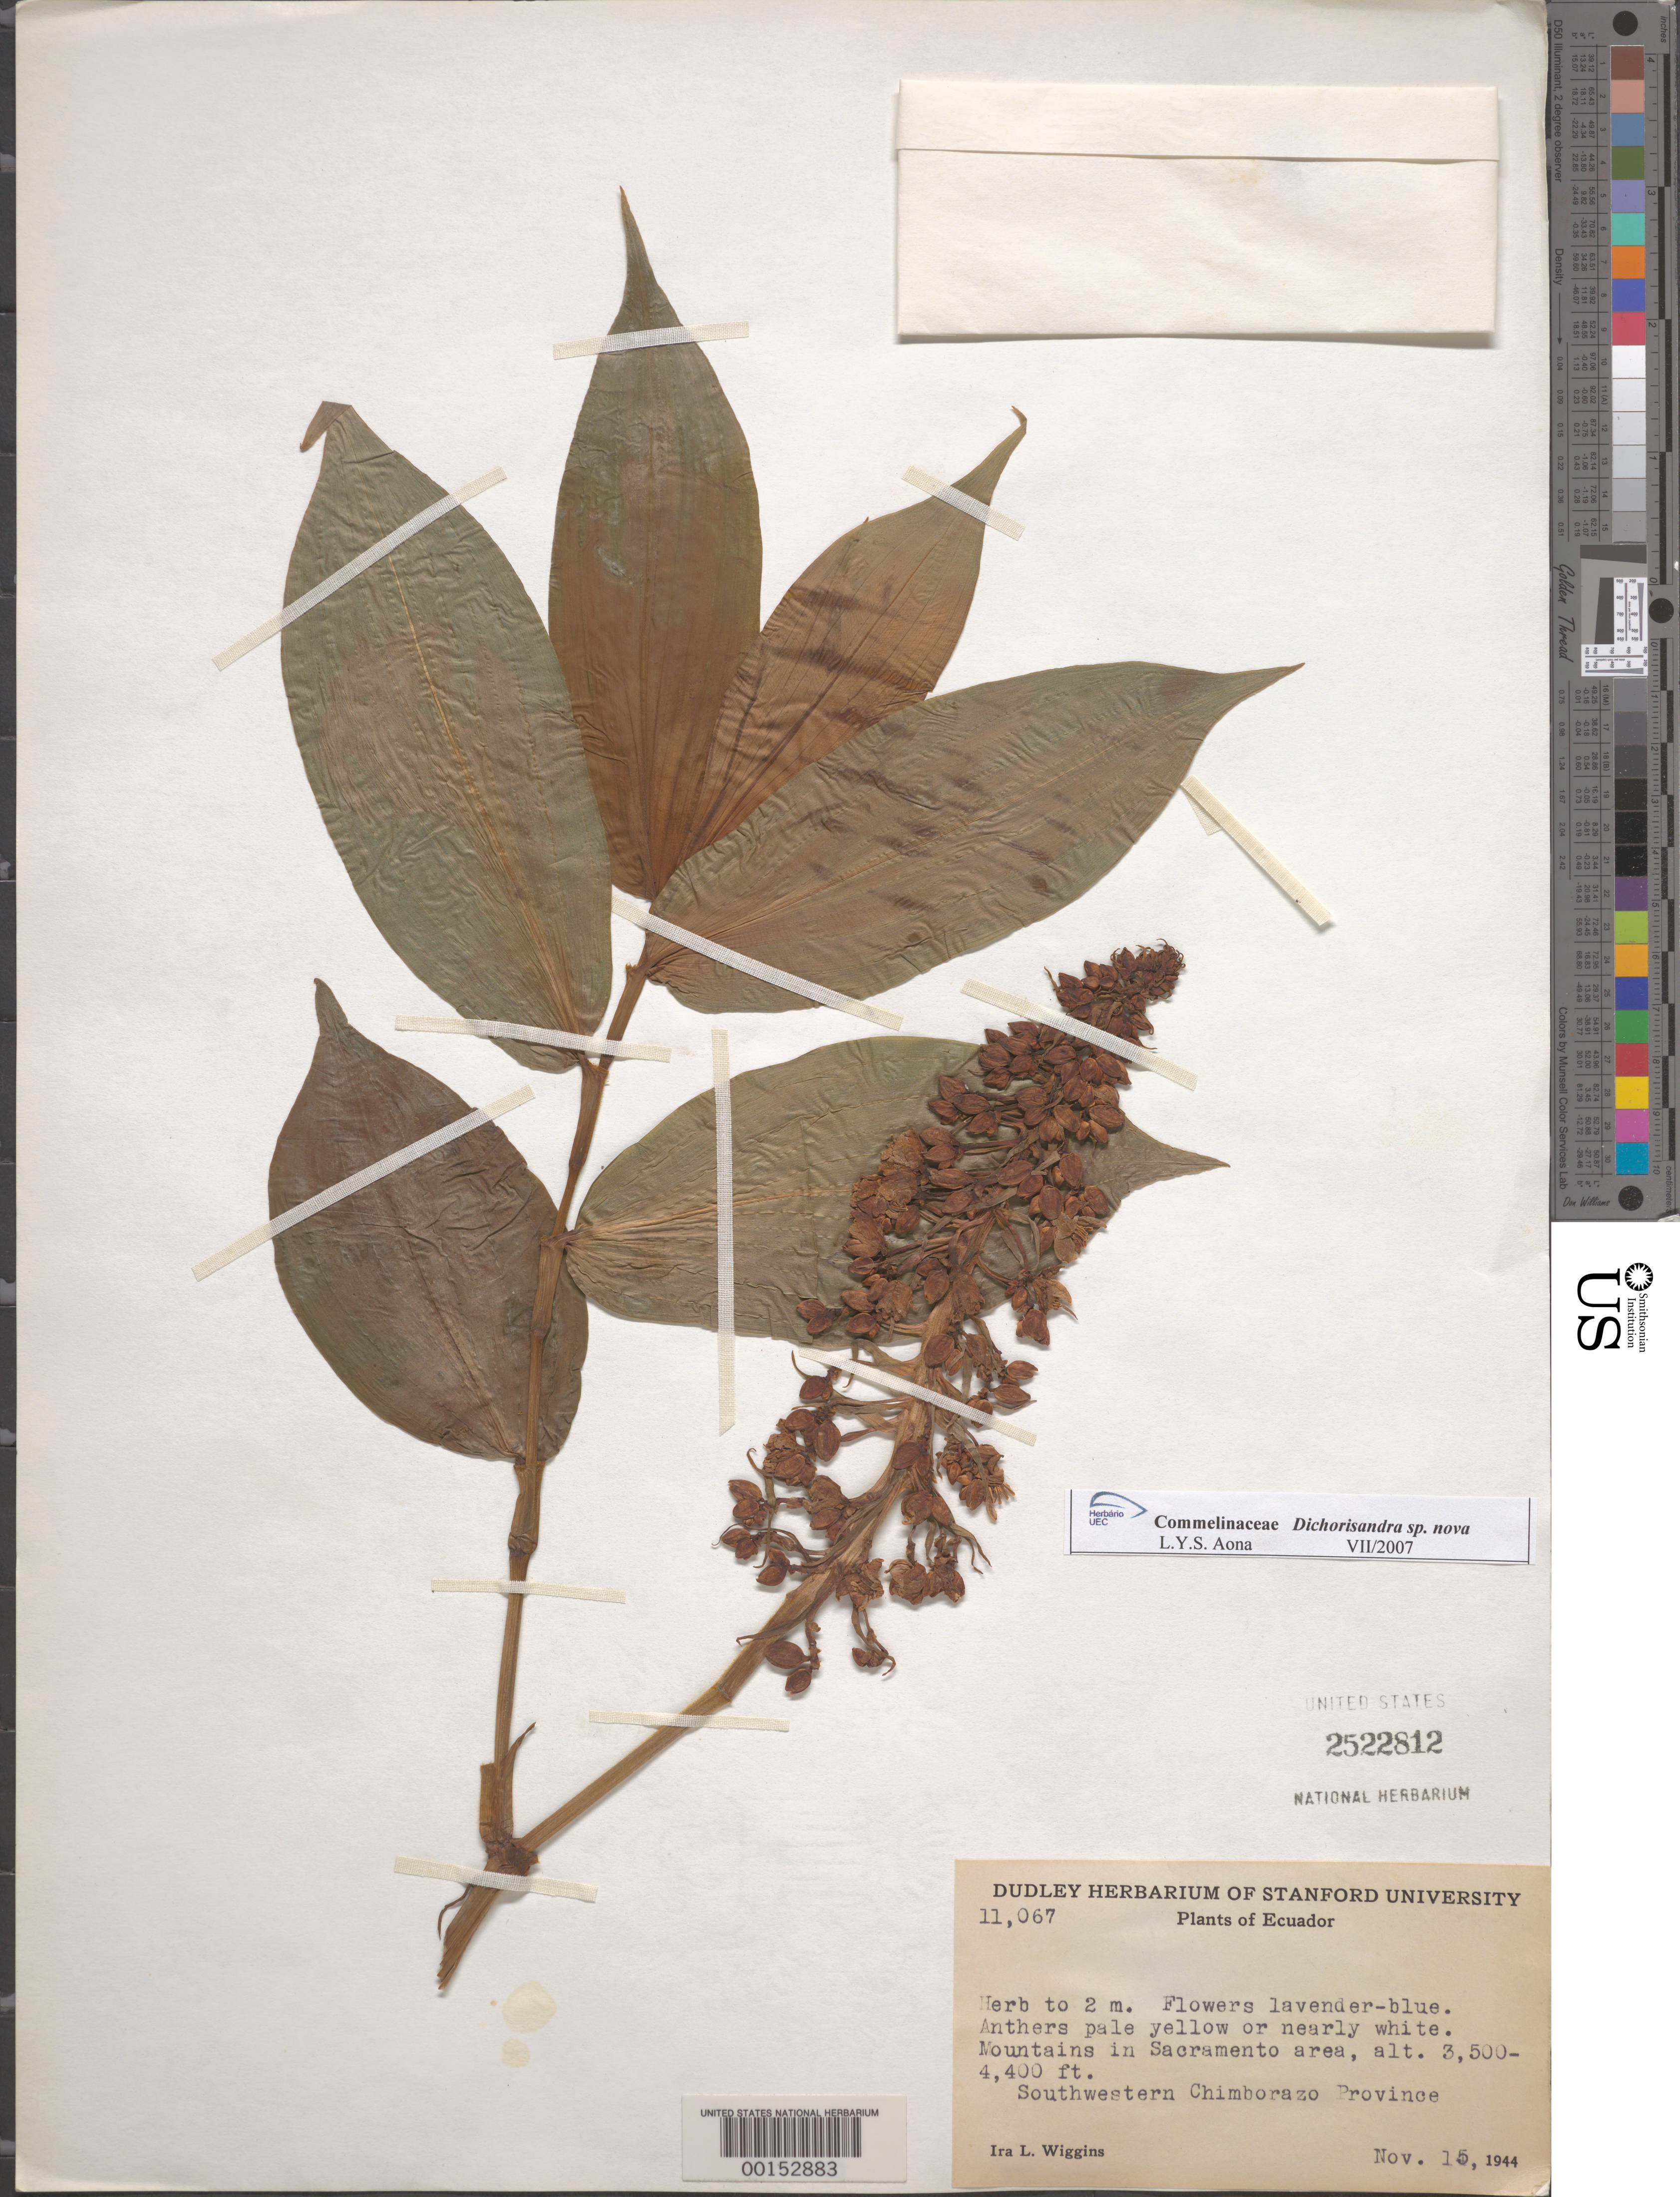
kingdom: Plantae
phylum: Tracheophyta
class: Liliopsida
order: Commelinales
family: Commelinaceae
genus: Dichorisandra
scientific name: Dichorisandra sp. nov.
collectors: I. L. Wiggins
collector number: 11067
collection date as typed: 15 Nov 1944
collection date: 1944-11-15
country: Ecuador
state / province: Chimborazo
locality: Sacramento area, southwestern Chimborazo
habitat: Mountains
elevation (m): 1068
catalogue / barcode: US 2522812